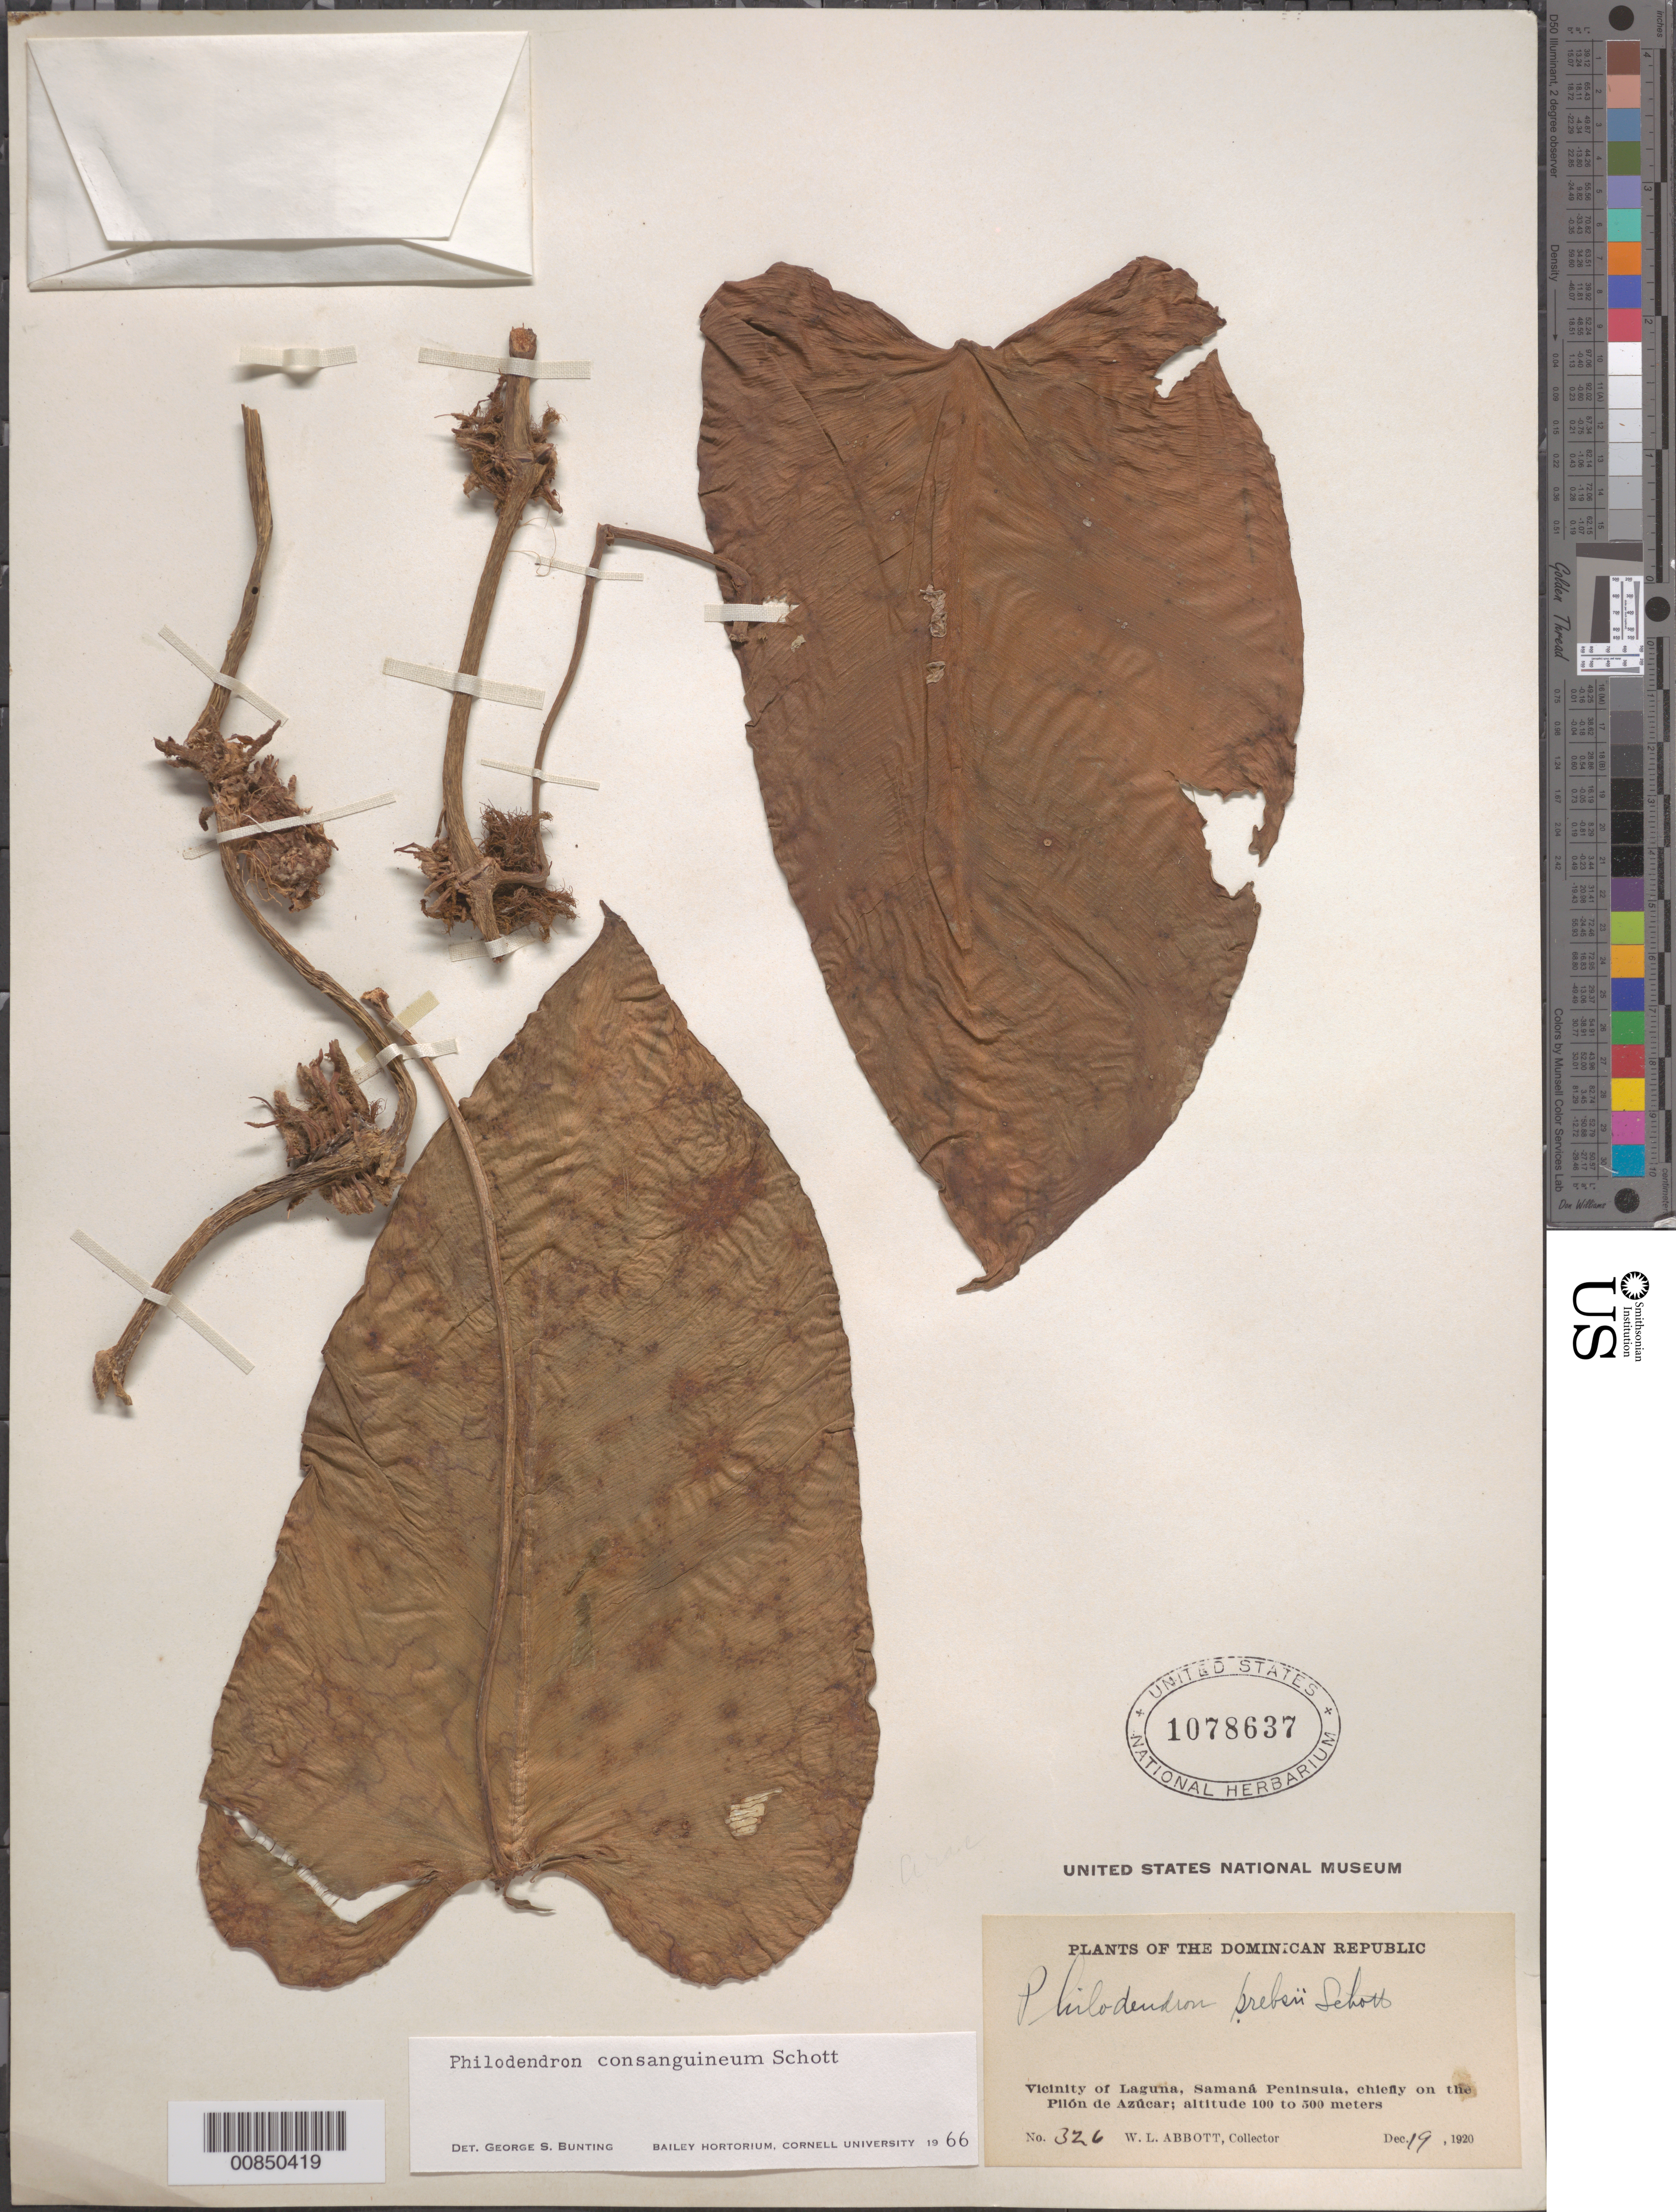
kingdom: Plantae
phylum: Tracheophyta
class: Liliopsida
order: Alismatales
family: Araceae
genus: Philodendron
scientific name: Philodendron consanguineum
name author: Schott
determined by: Bunting, G. S.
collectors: W. L. Abbott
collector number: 326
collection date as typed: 19 Dec 1920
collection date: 1920-12-19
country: Dominican Republic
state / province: Samana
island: Hispaniola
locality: Vicinity of Laguna, Samaná Peninsula, chiefly on the Pilón de Azúcar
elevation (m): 100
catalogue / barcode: US 1078637